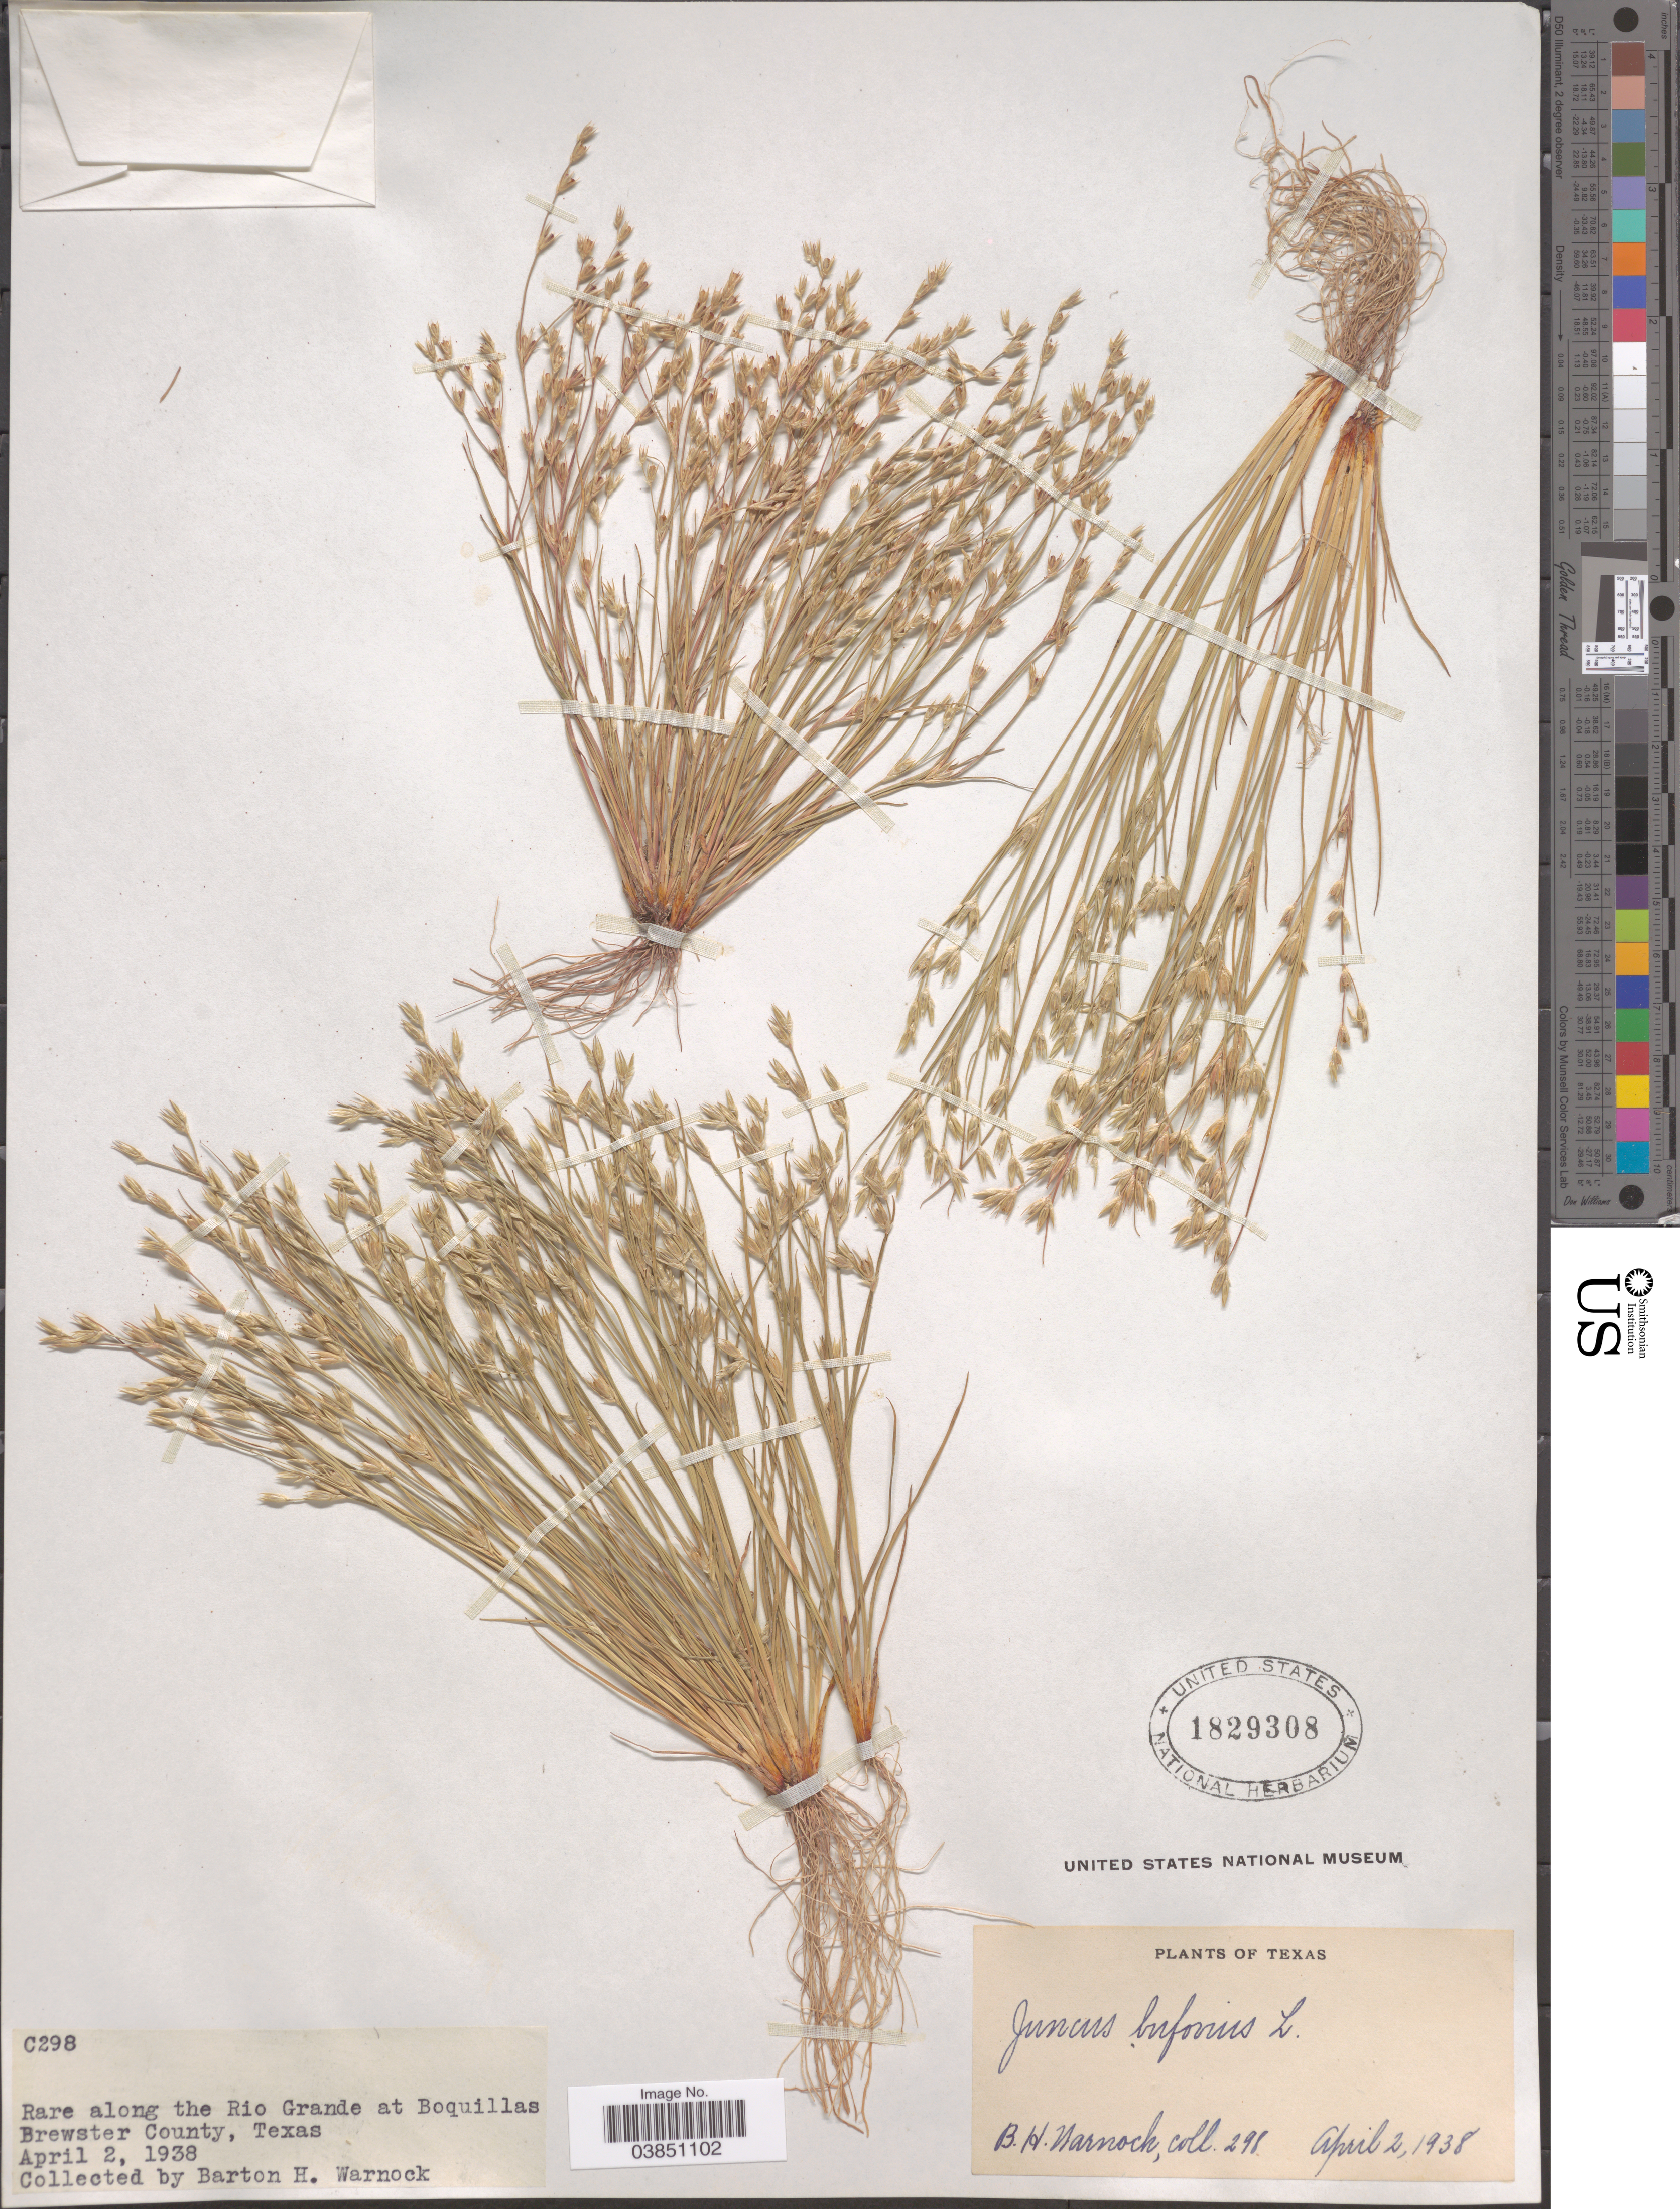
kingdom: Plantae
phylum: Tracheophyta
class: Liliopsida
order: Poales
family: Juncaceae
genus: Juncus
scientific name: Juncus bufonius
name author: L.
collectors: B. H. Warnock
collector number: C298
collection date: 1938-04-02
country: United States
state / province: Texas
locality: Along the Rio Grande at Boquillas. Brewster County.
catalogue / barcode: US 1829308